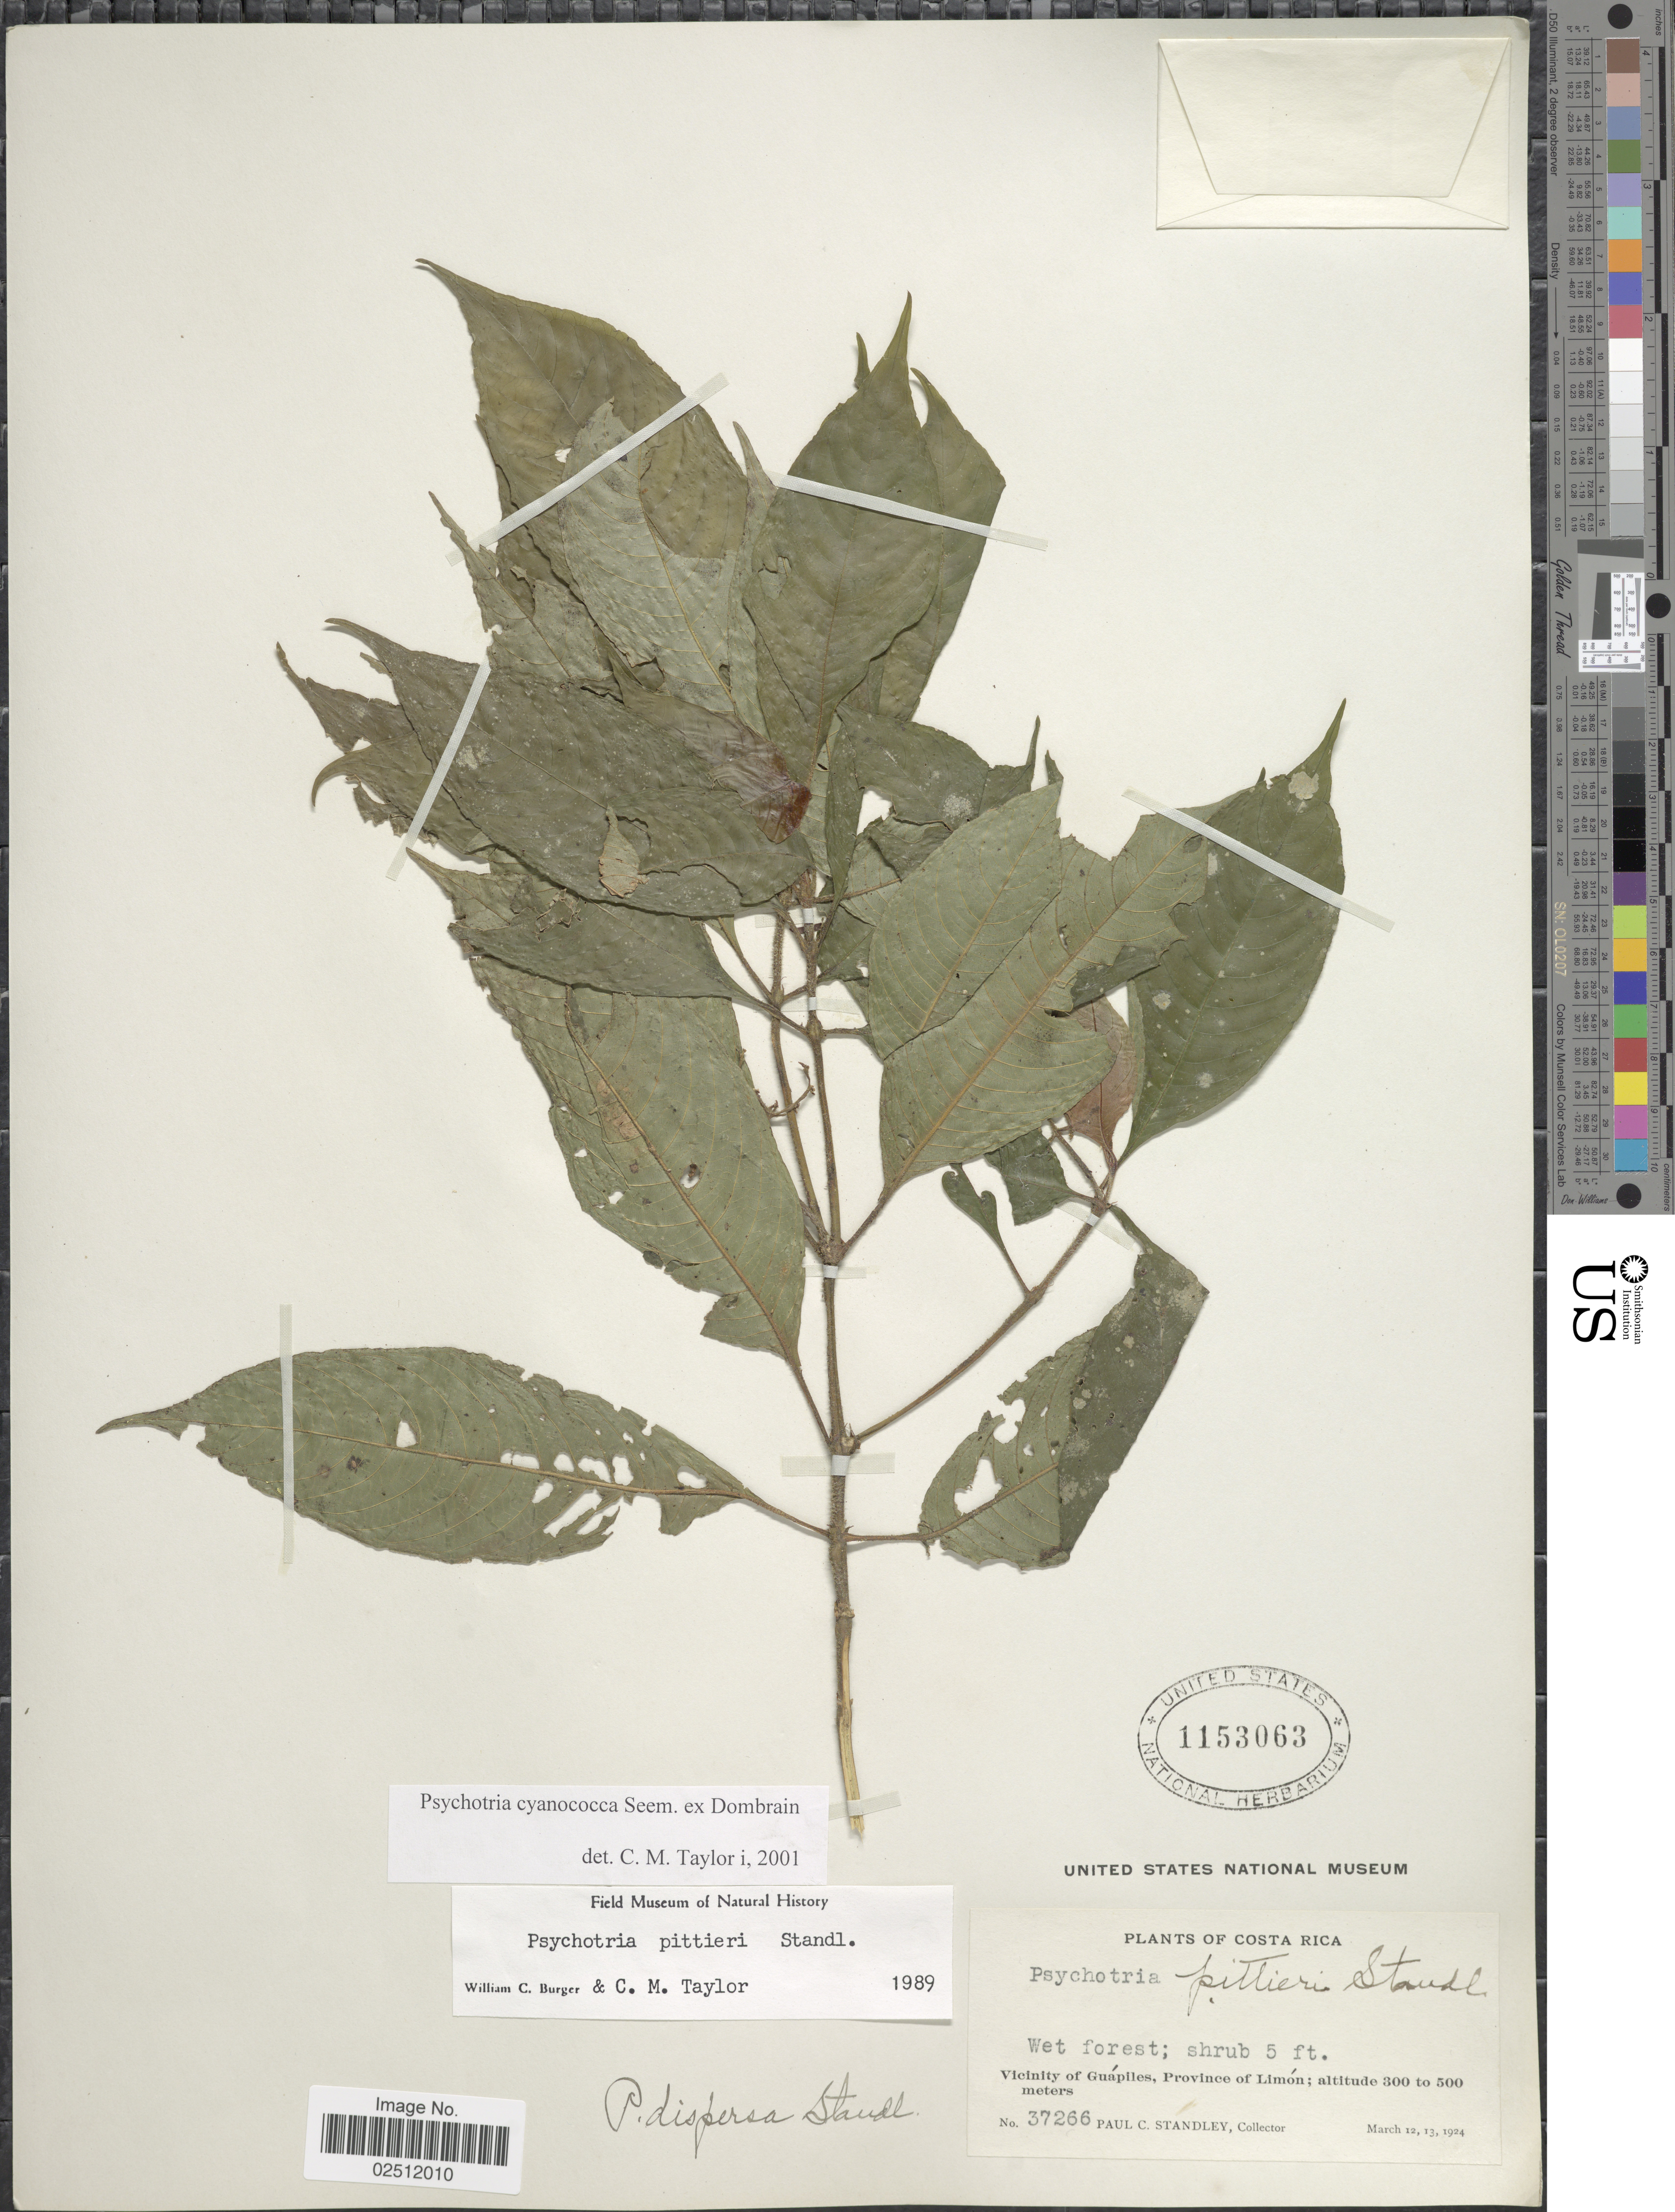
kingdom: Plantae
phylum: Tracheophyta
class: Magnoliopsida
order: Gentianales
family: Rubiaceae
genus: Psychotria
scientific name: Psychotria cyanococca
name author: Seem. ex Dombrain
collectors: P. C. Standley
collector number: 37266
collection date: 1924-03-12/1924-03-13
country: Costa Rica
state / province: Limón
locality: Wet forest; Vicinity of Guápiles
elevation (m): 300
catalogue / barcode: US 1153063